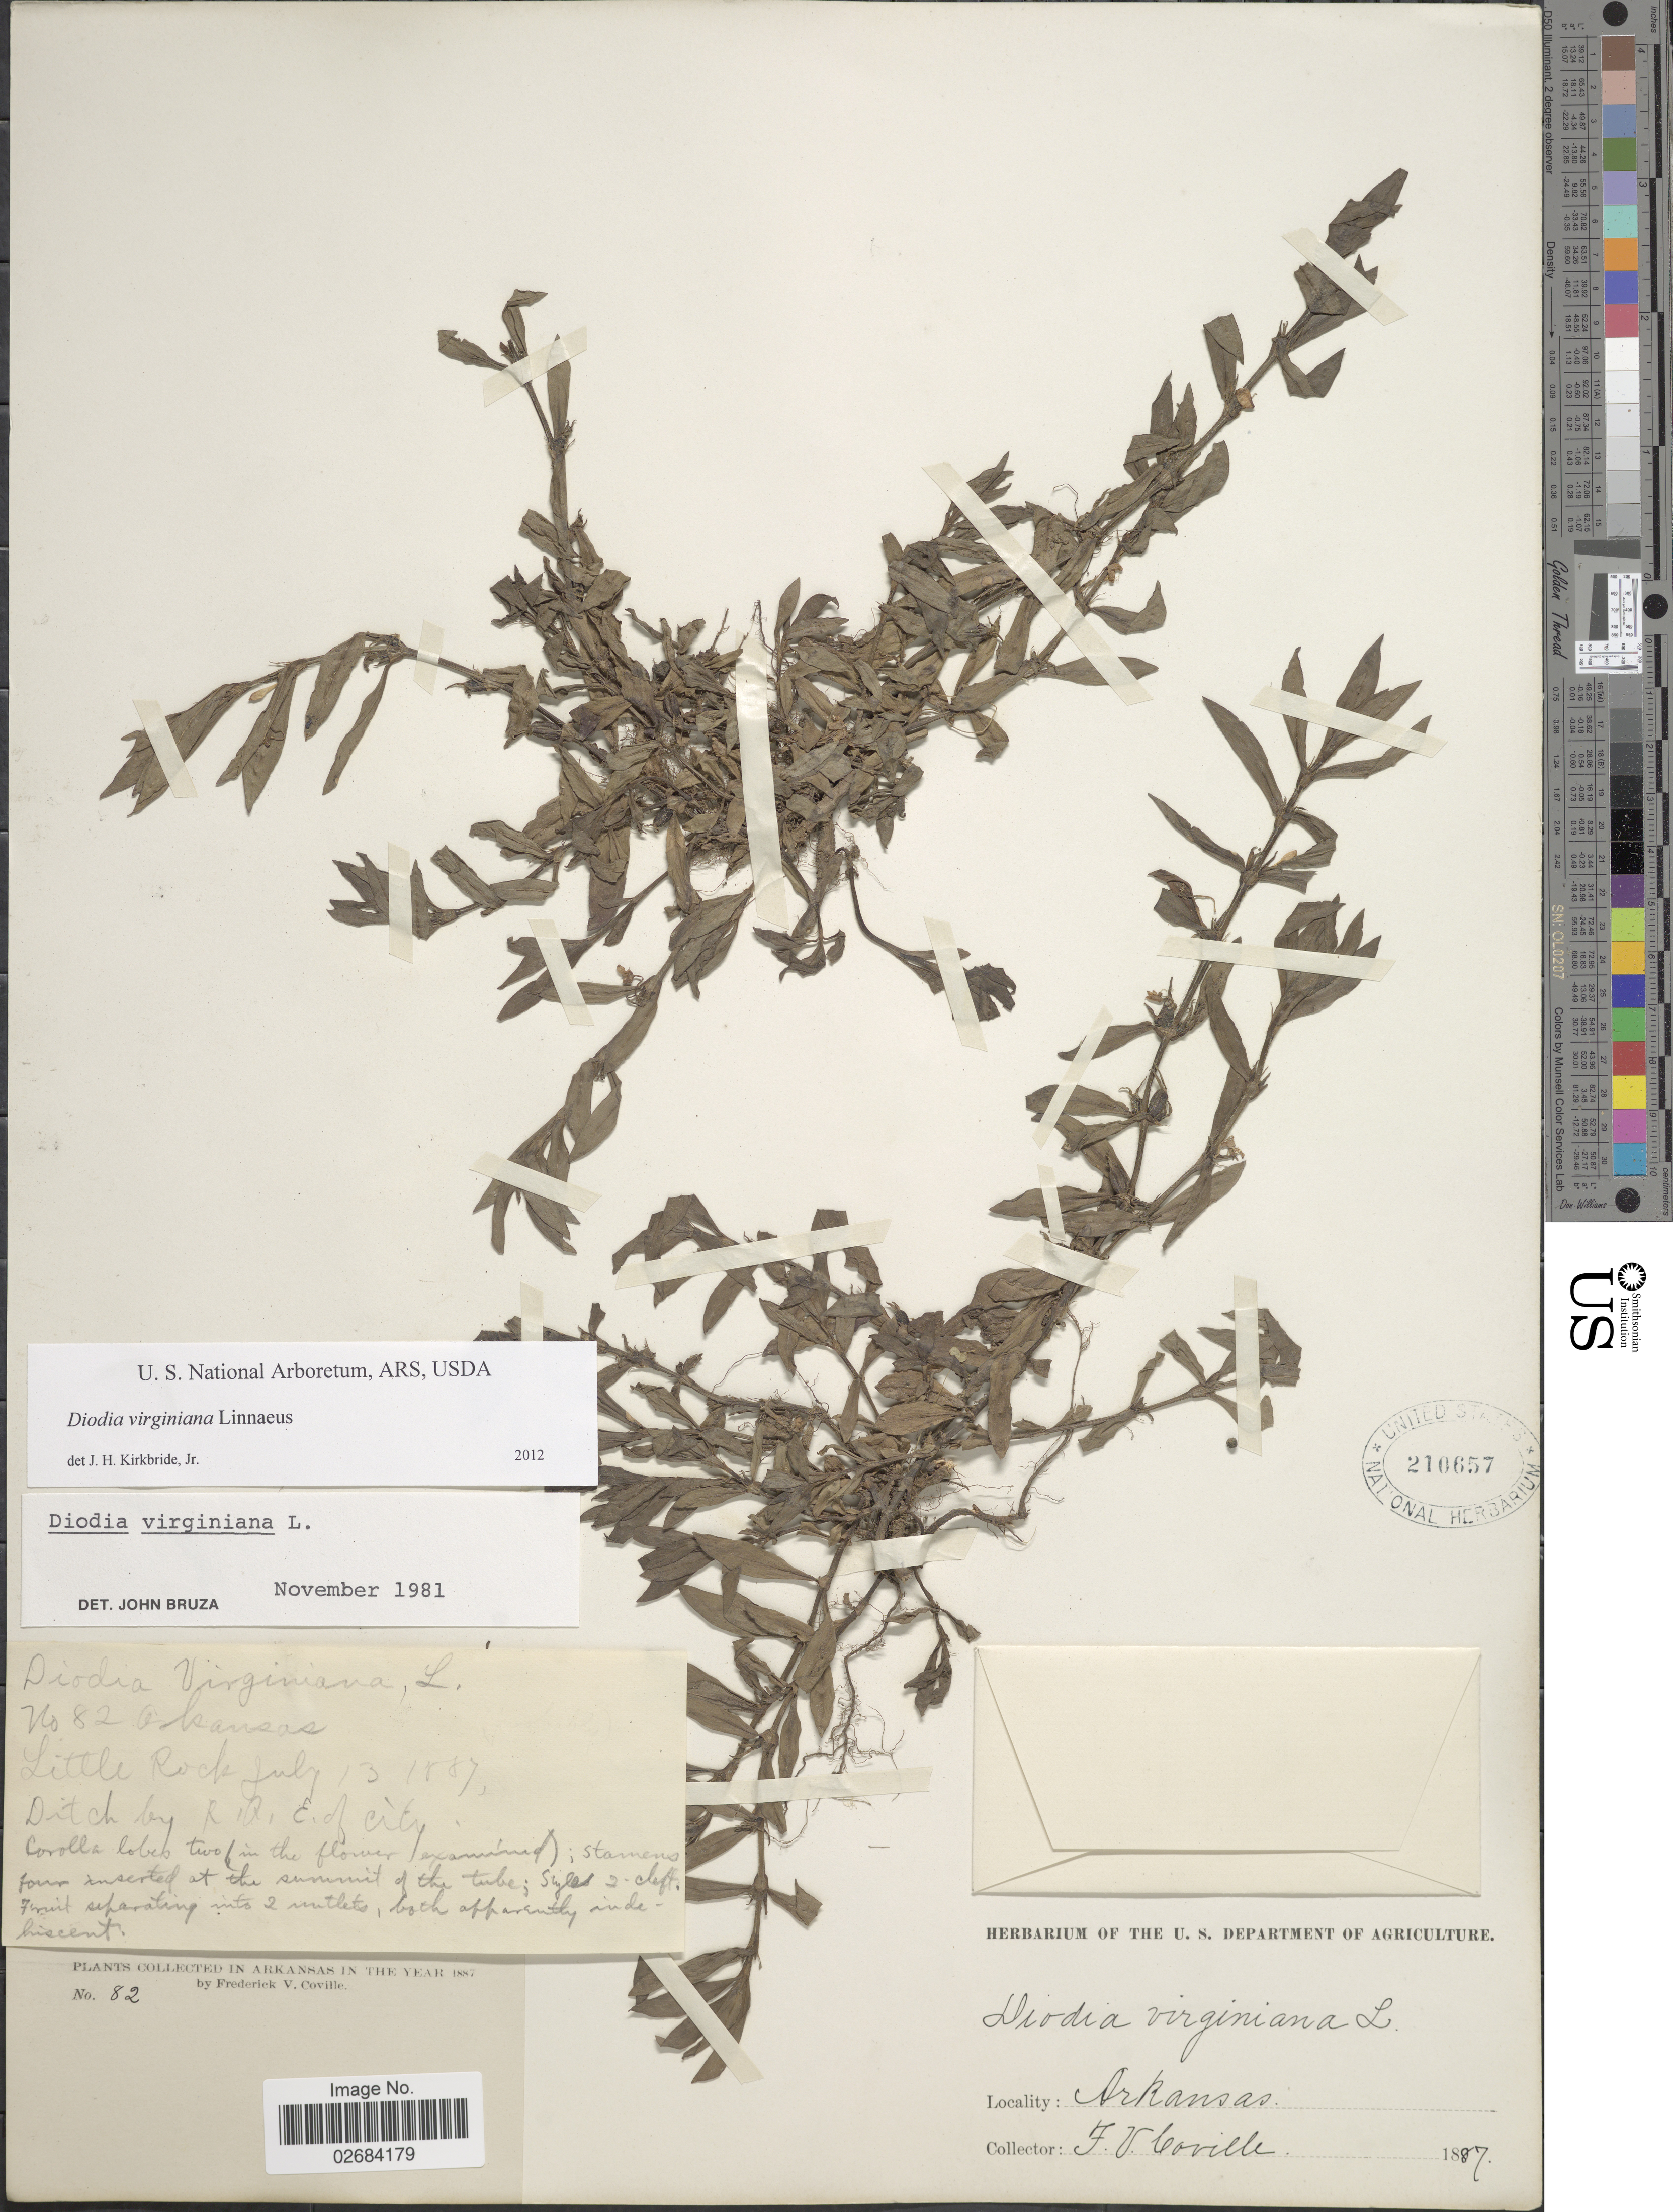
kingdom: Plantae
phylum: Tracheophyta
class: Magnoliopsida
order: Gentianales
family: Rubiaceae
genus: Diodia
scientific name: Diodia virginiana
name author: L.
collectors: F. V. Coville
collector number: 82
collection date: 1887-07-13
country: United States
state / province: Arkansas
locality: Little Rock, ditch by R.Q.E. of city.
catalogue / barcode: US 210657